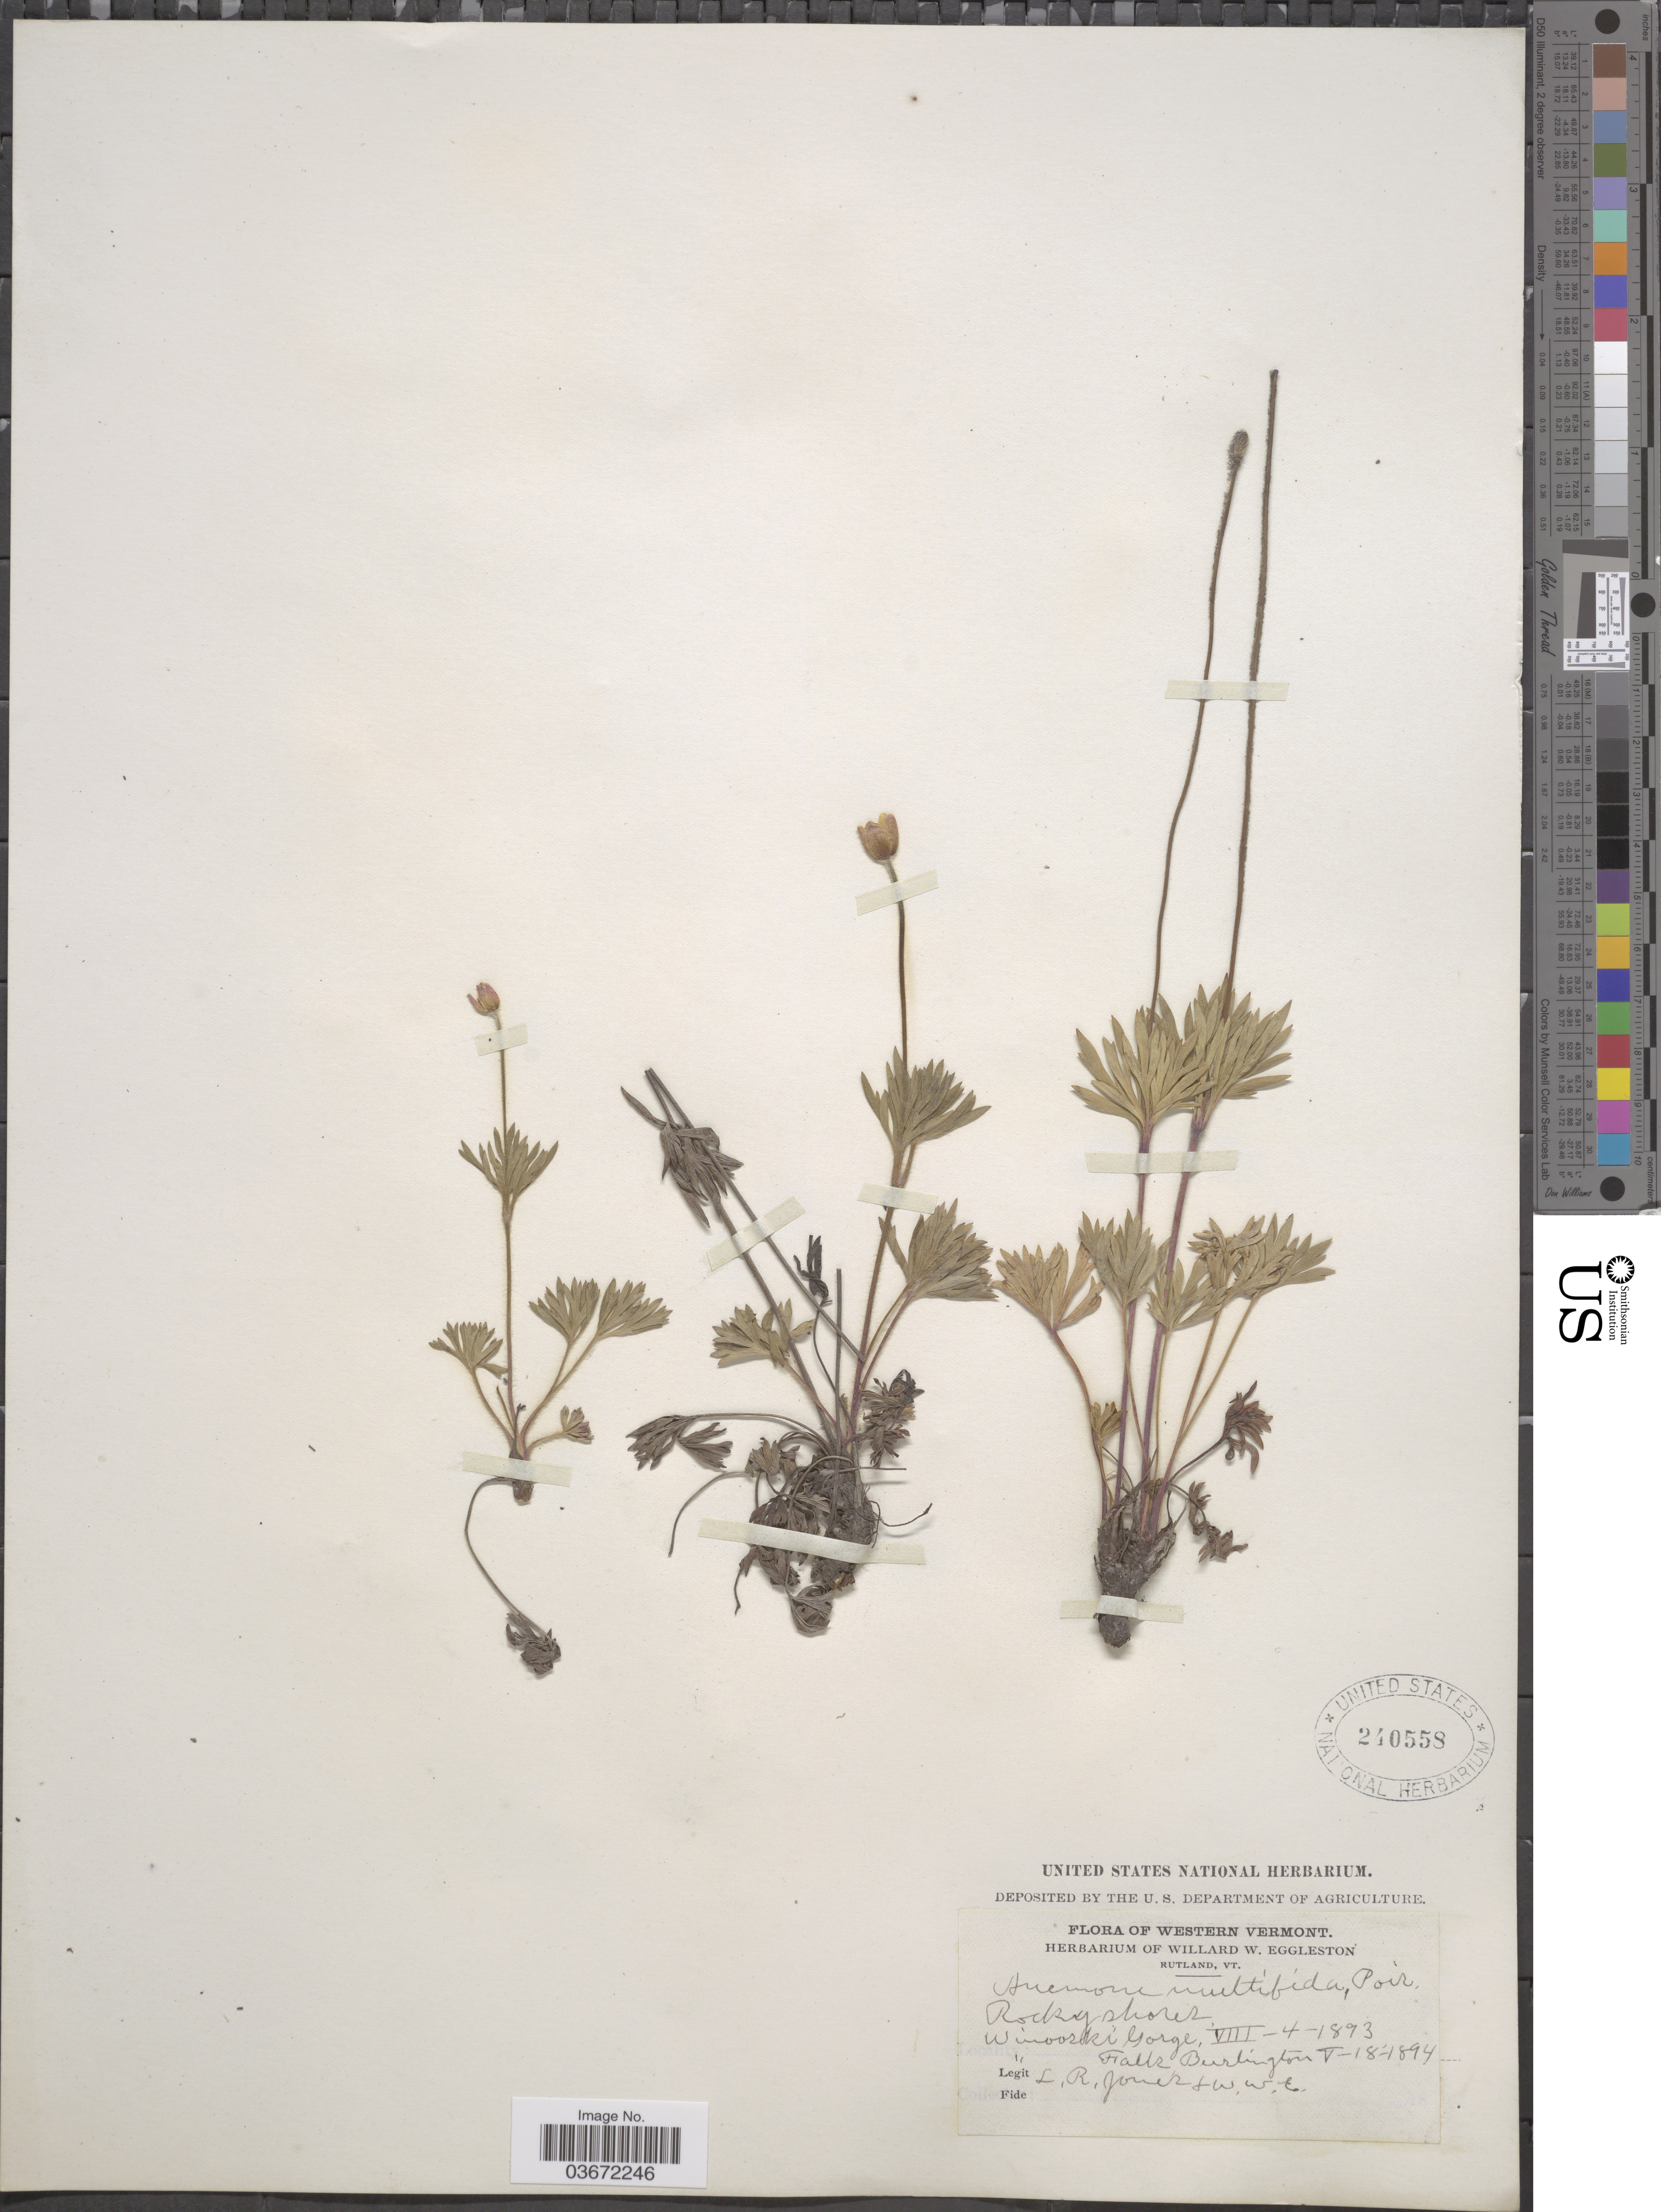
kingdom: Plantae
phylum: Tracheophyta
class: Magnoliopsida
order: Ranunculales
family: Ranunculaceae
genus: Anemone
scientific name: Anemone multifida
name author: Poir.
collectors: L. R. Jones & W. W. Eggleston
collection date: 1893-08-04/1894-05-18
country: United States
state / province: Vermont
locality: Western Vermont. Rocky shores. Winooski Gorge. Falls Burlington.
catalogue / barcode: US 240558